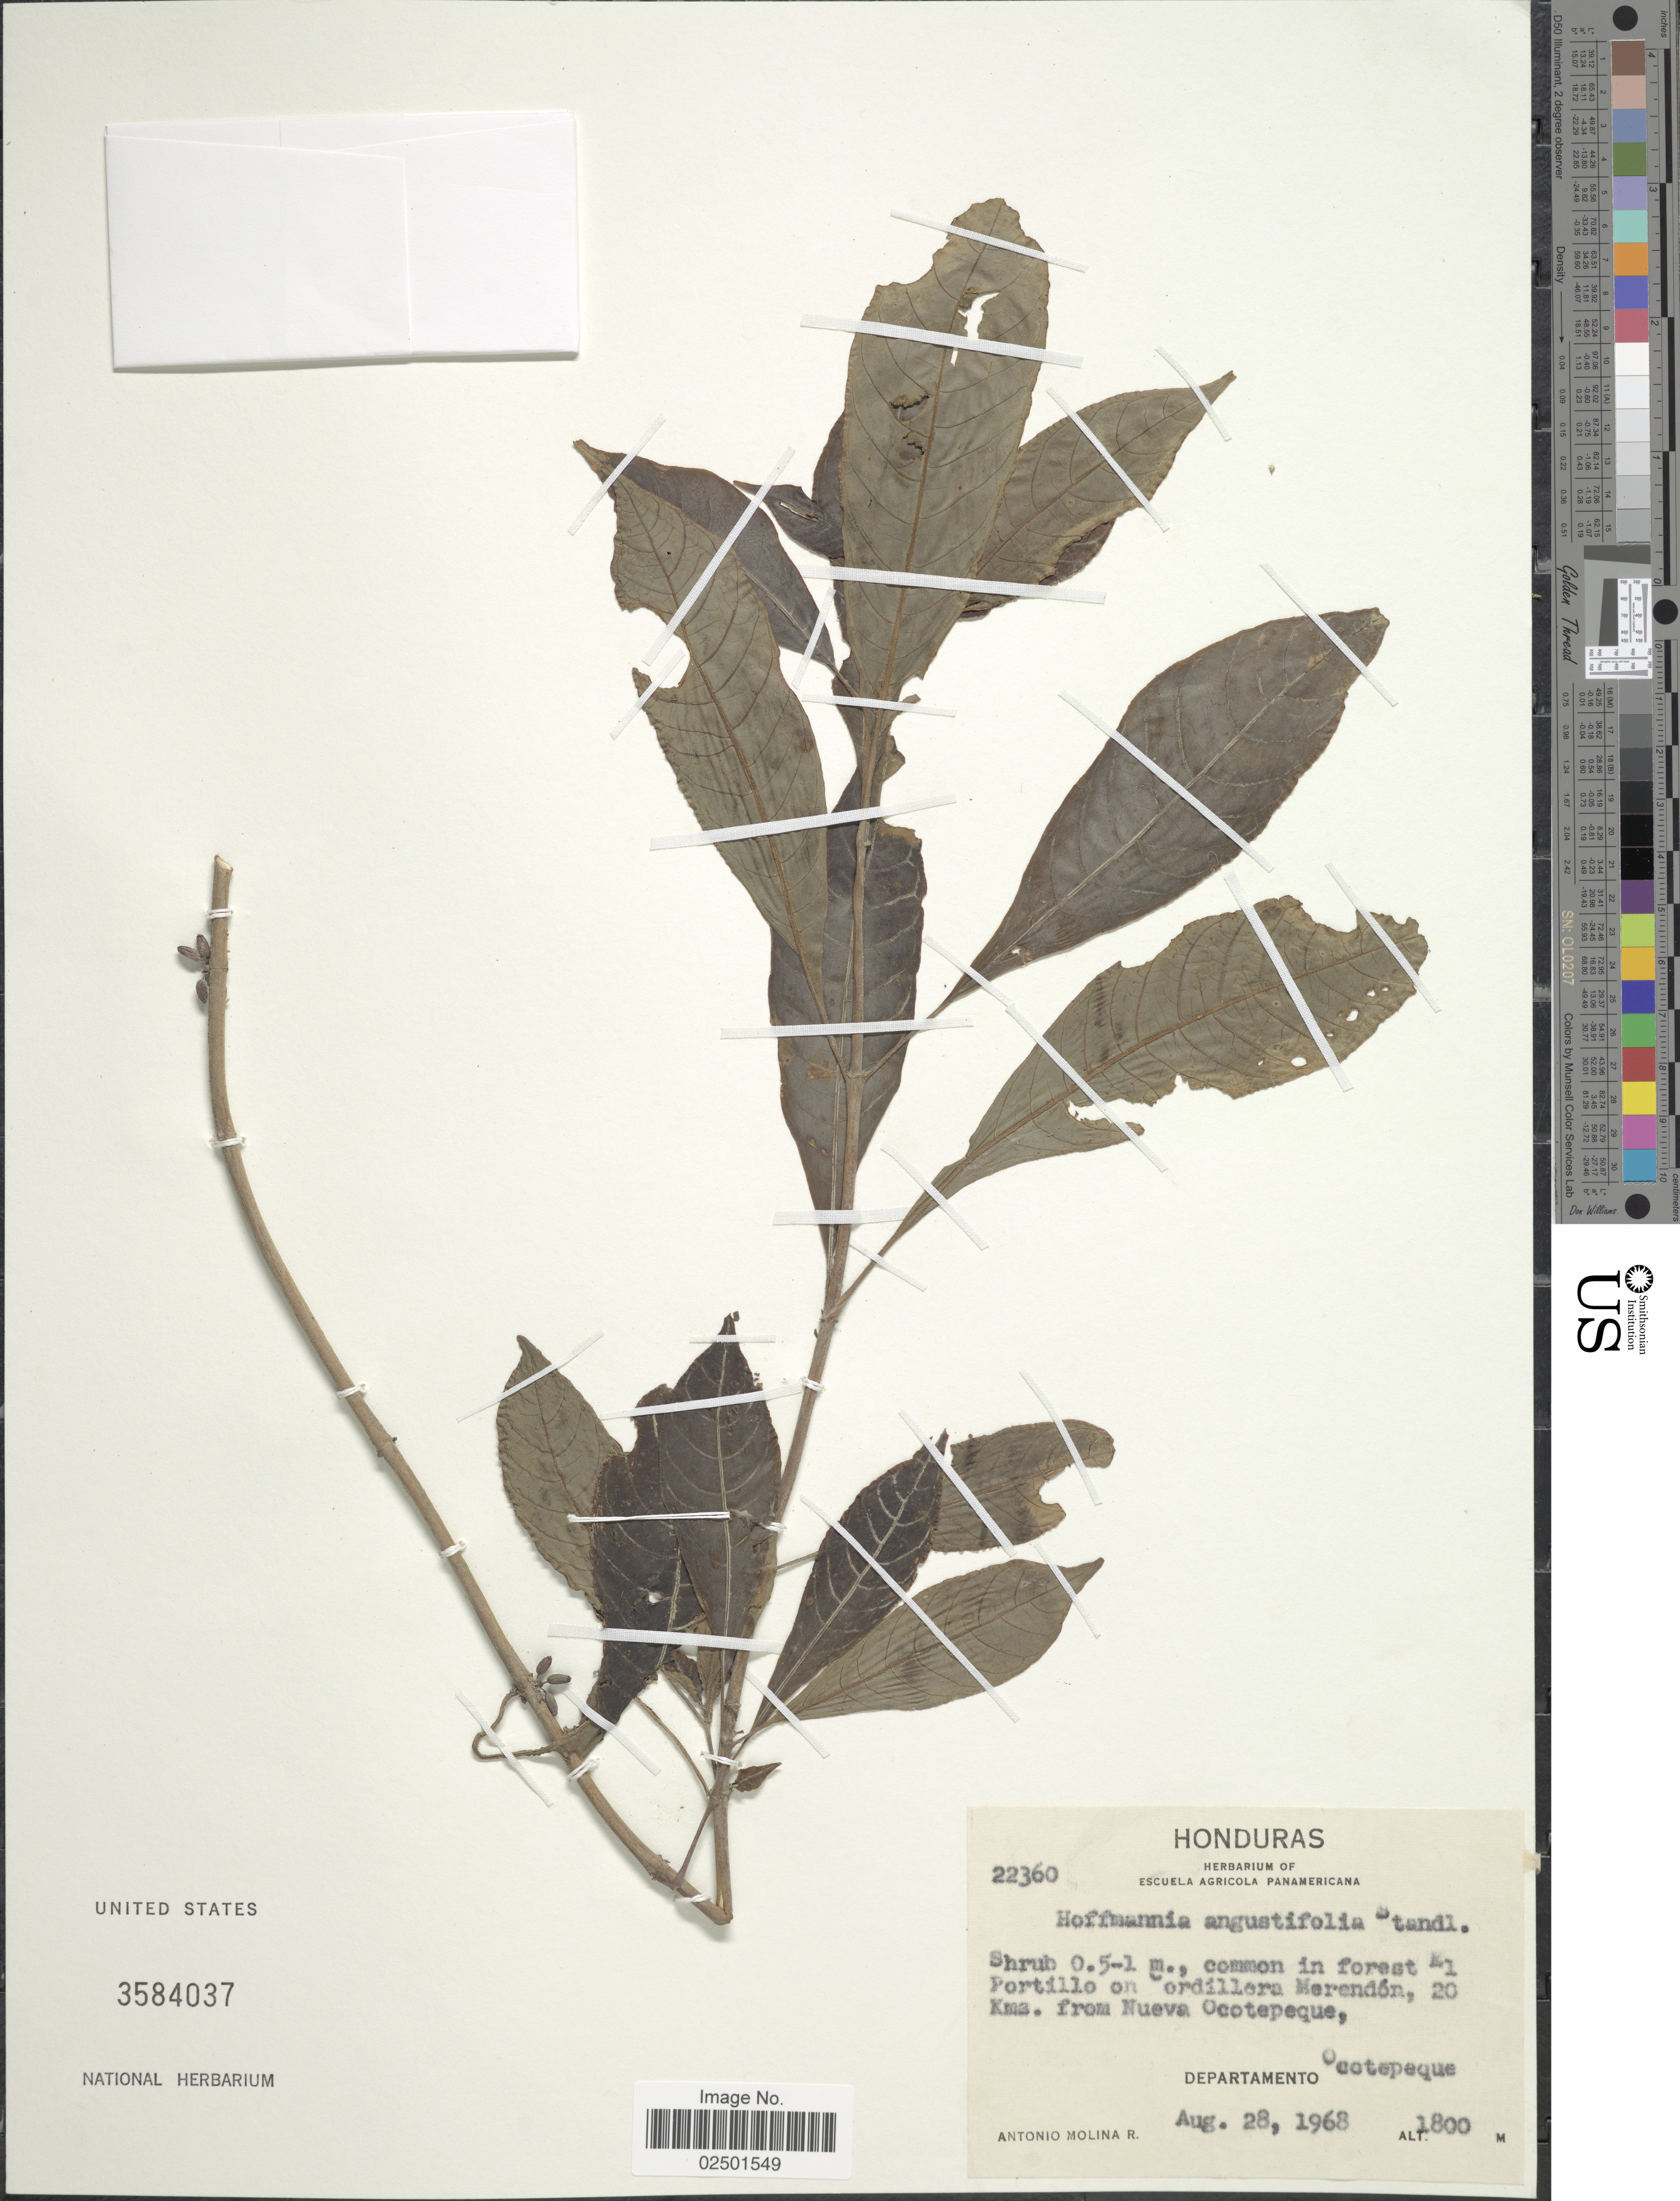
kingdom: Plantae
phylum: Tracheophyta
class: Magnoliopsida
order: Gentianales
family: Rubiaceae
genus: Hoffmannia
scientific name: Hoffmannia angustifolia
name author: Standl.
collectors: A. Molina R.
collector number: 22360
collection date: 1968-08-28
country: Honduras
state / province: Ocotepeque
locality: In forest El Portillo on Cordillera Merendon, 20 Kms. from Nueva Ocotepeque, Department Ocotepeque.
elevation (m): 1800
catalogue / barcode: US 3584037